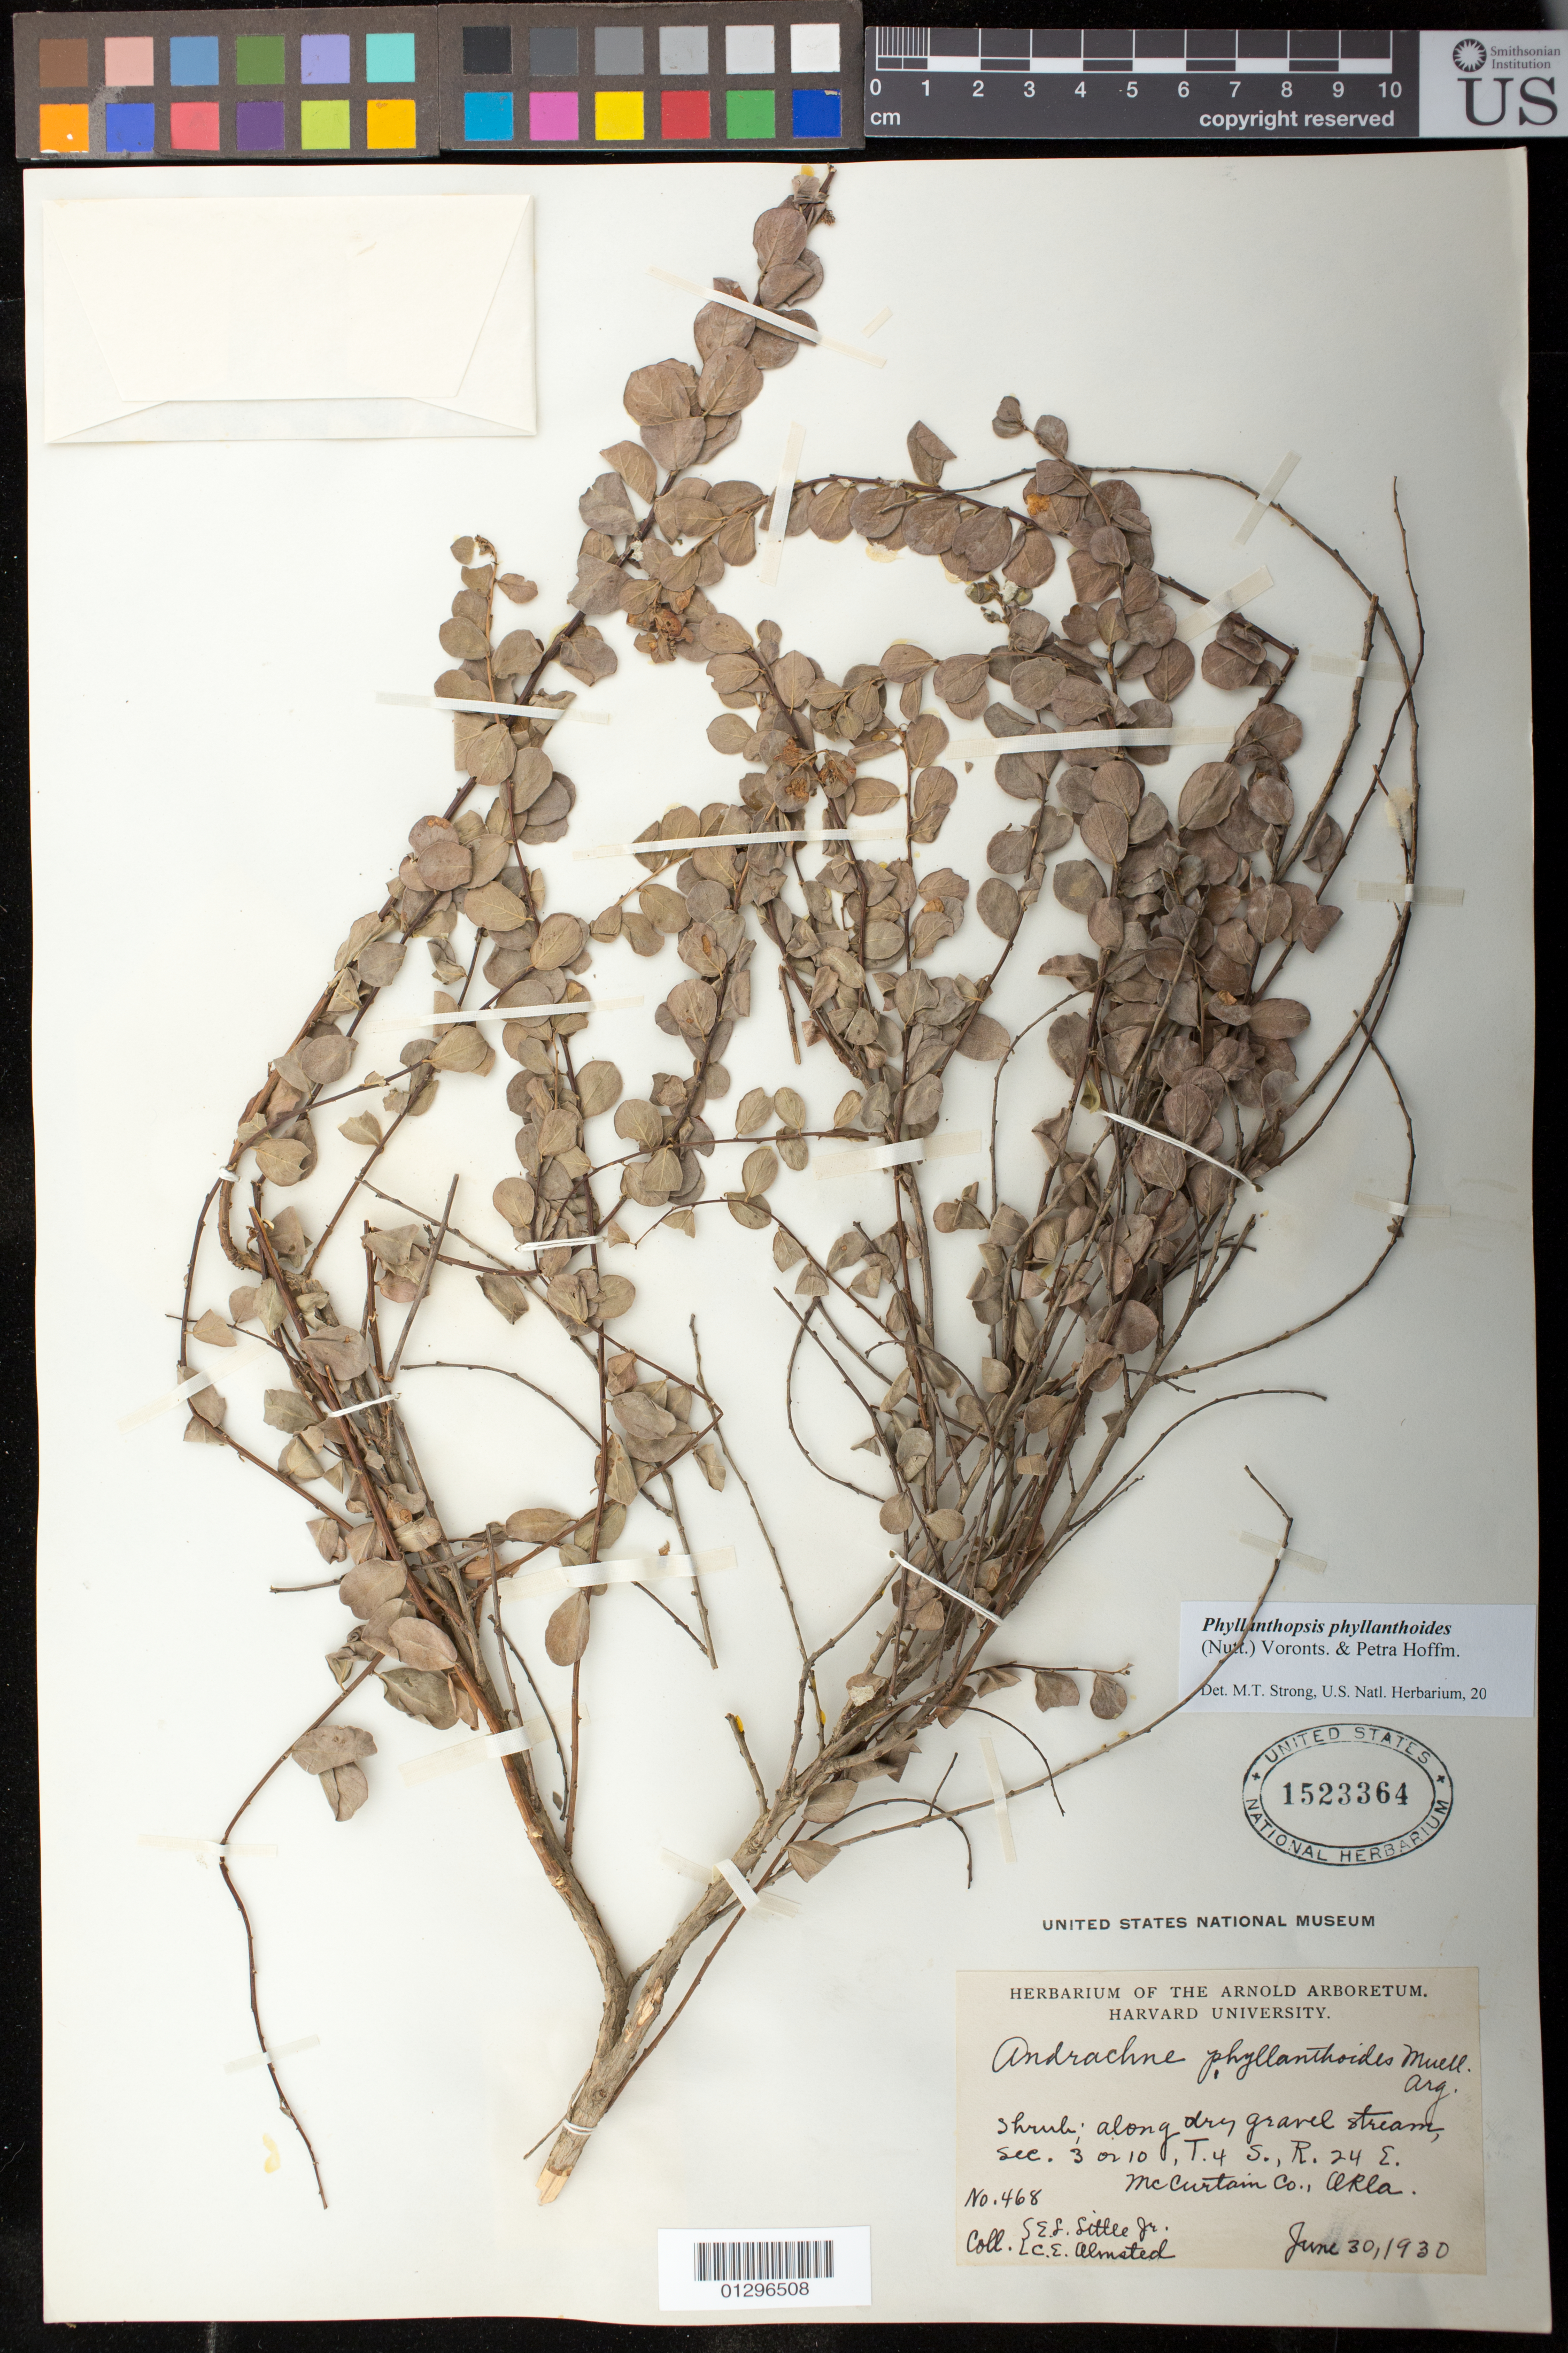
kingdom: Plantae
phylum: Tracheophyta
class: Magnoliopsida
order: Malpighiales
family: Phyllanthaceae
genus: Phyllanthopsis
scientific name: Phyllanthopsis phyllanthoides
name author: (Nutt.) Voronts. & Petra Hoffm.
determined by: Strong, M. T., (US), Smithsonian Institution - National Museum of Natural History (UNITED STATES)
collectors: E. L. Little & C. Olmsted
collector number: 468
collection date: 1930-06-30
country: United States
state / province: Oklahoma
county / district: McCurtain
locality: Sec. 3 or 10, T. 4S., R. 24E. Along dry gravel stream.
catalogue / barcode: US 1523364